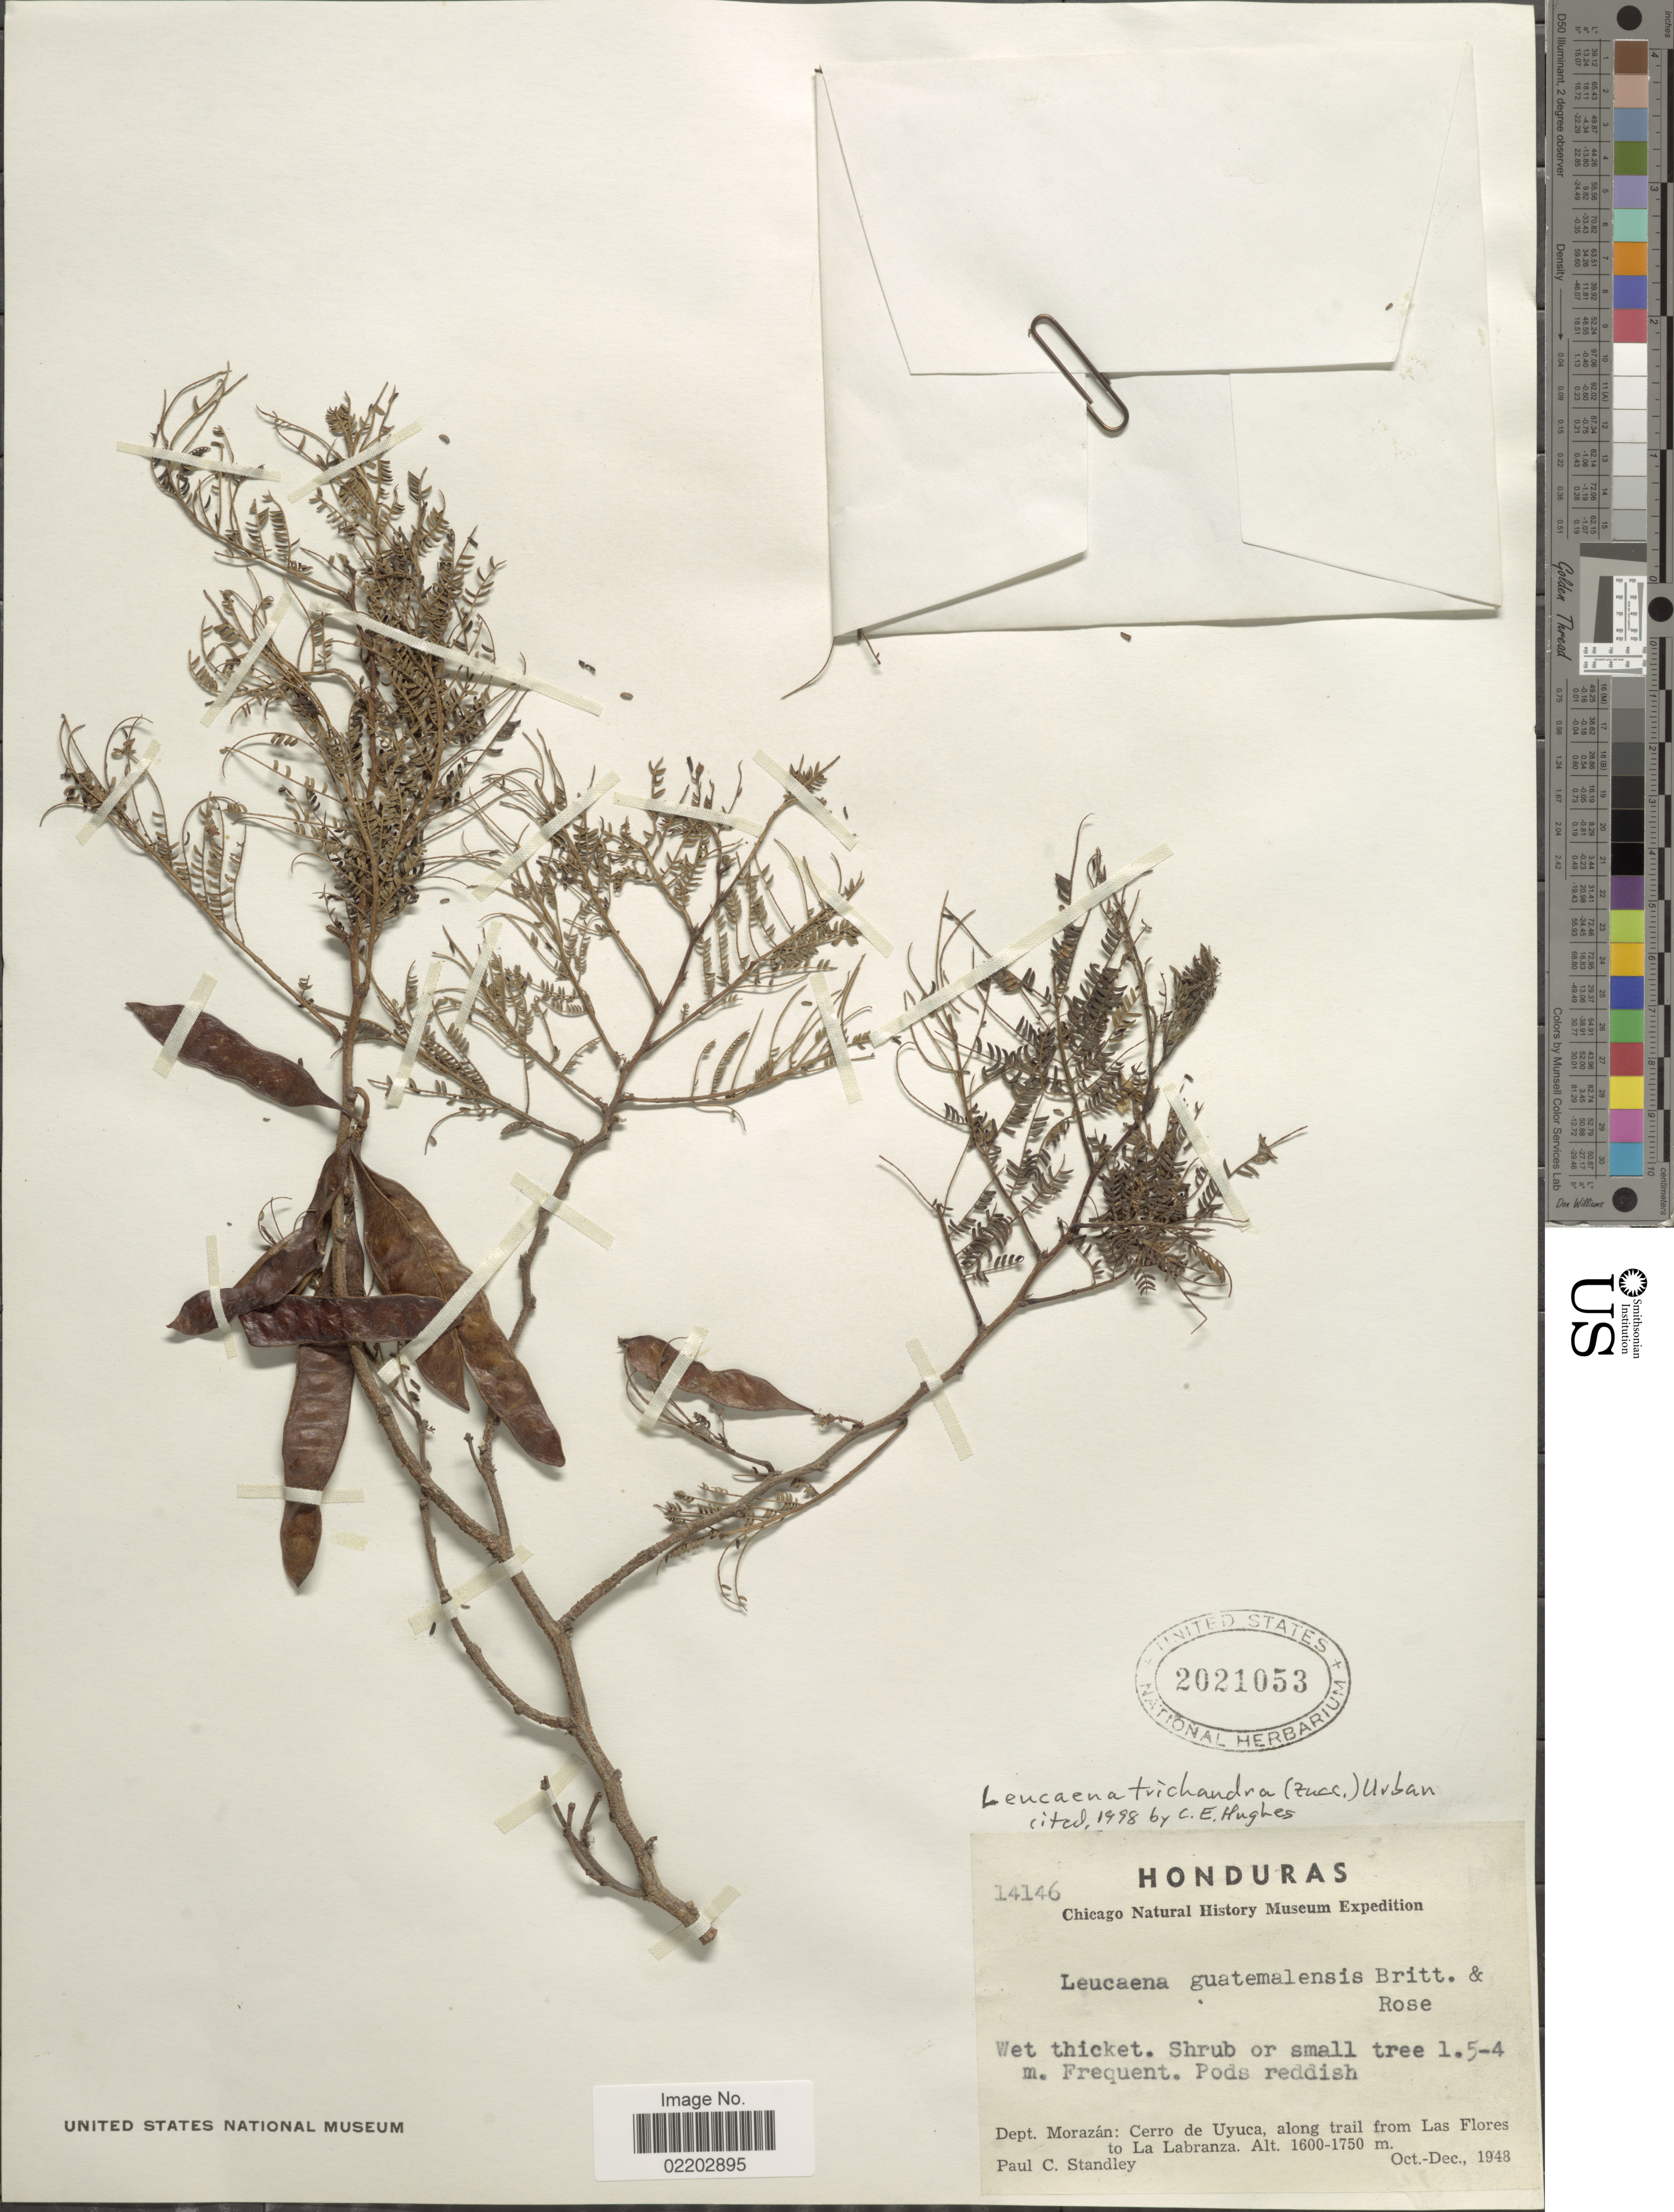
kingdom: Plantae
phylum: Tracheophyta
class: Magnoliopsida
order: Fabales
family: Fabaceae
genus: Leucaena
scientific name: Leucaena trichandra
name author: (Zucc.) Urb.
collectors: P. C. Standley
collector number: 14146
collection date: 1948-10/1948-12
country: Honduras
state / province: Fco. Morazán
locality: Wet thicket, Dept. Morazán: Cerro de Uyuca, along trail from Las Flores to La Labranza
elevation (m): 1600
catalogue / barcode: US 2021053